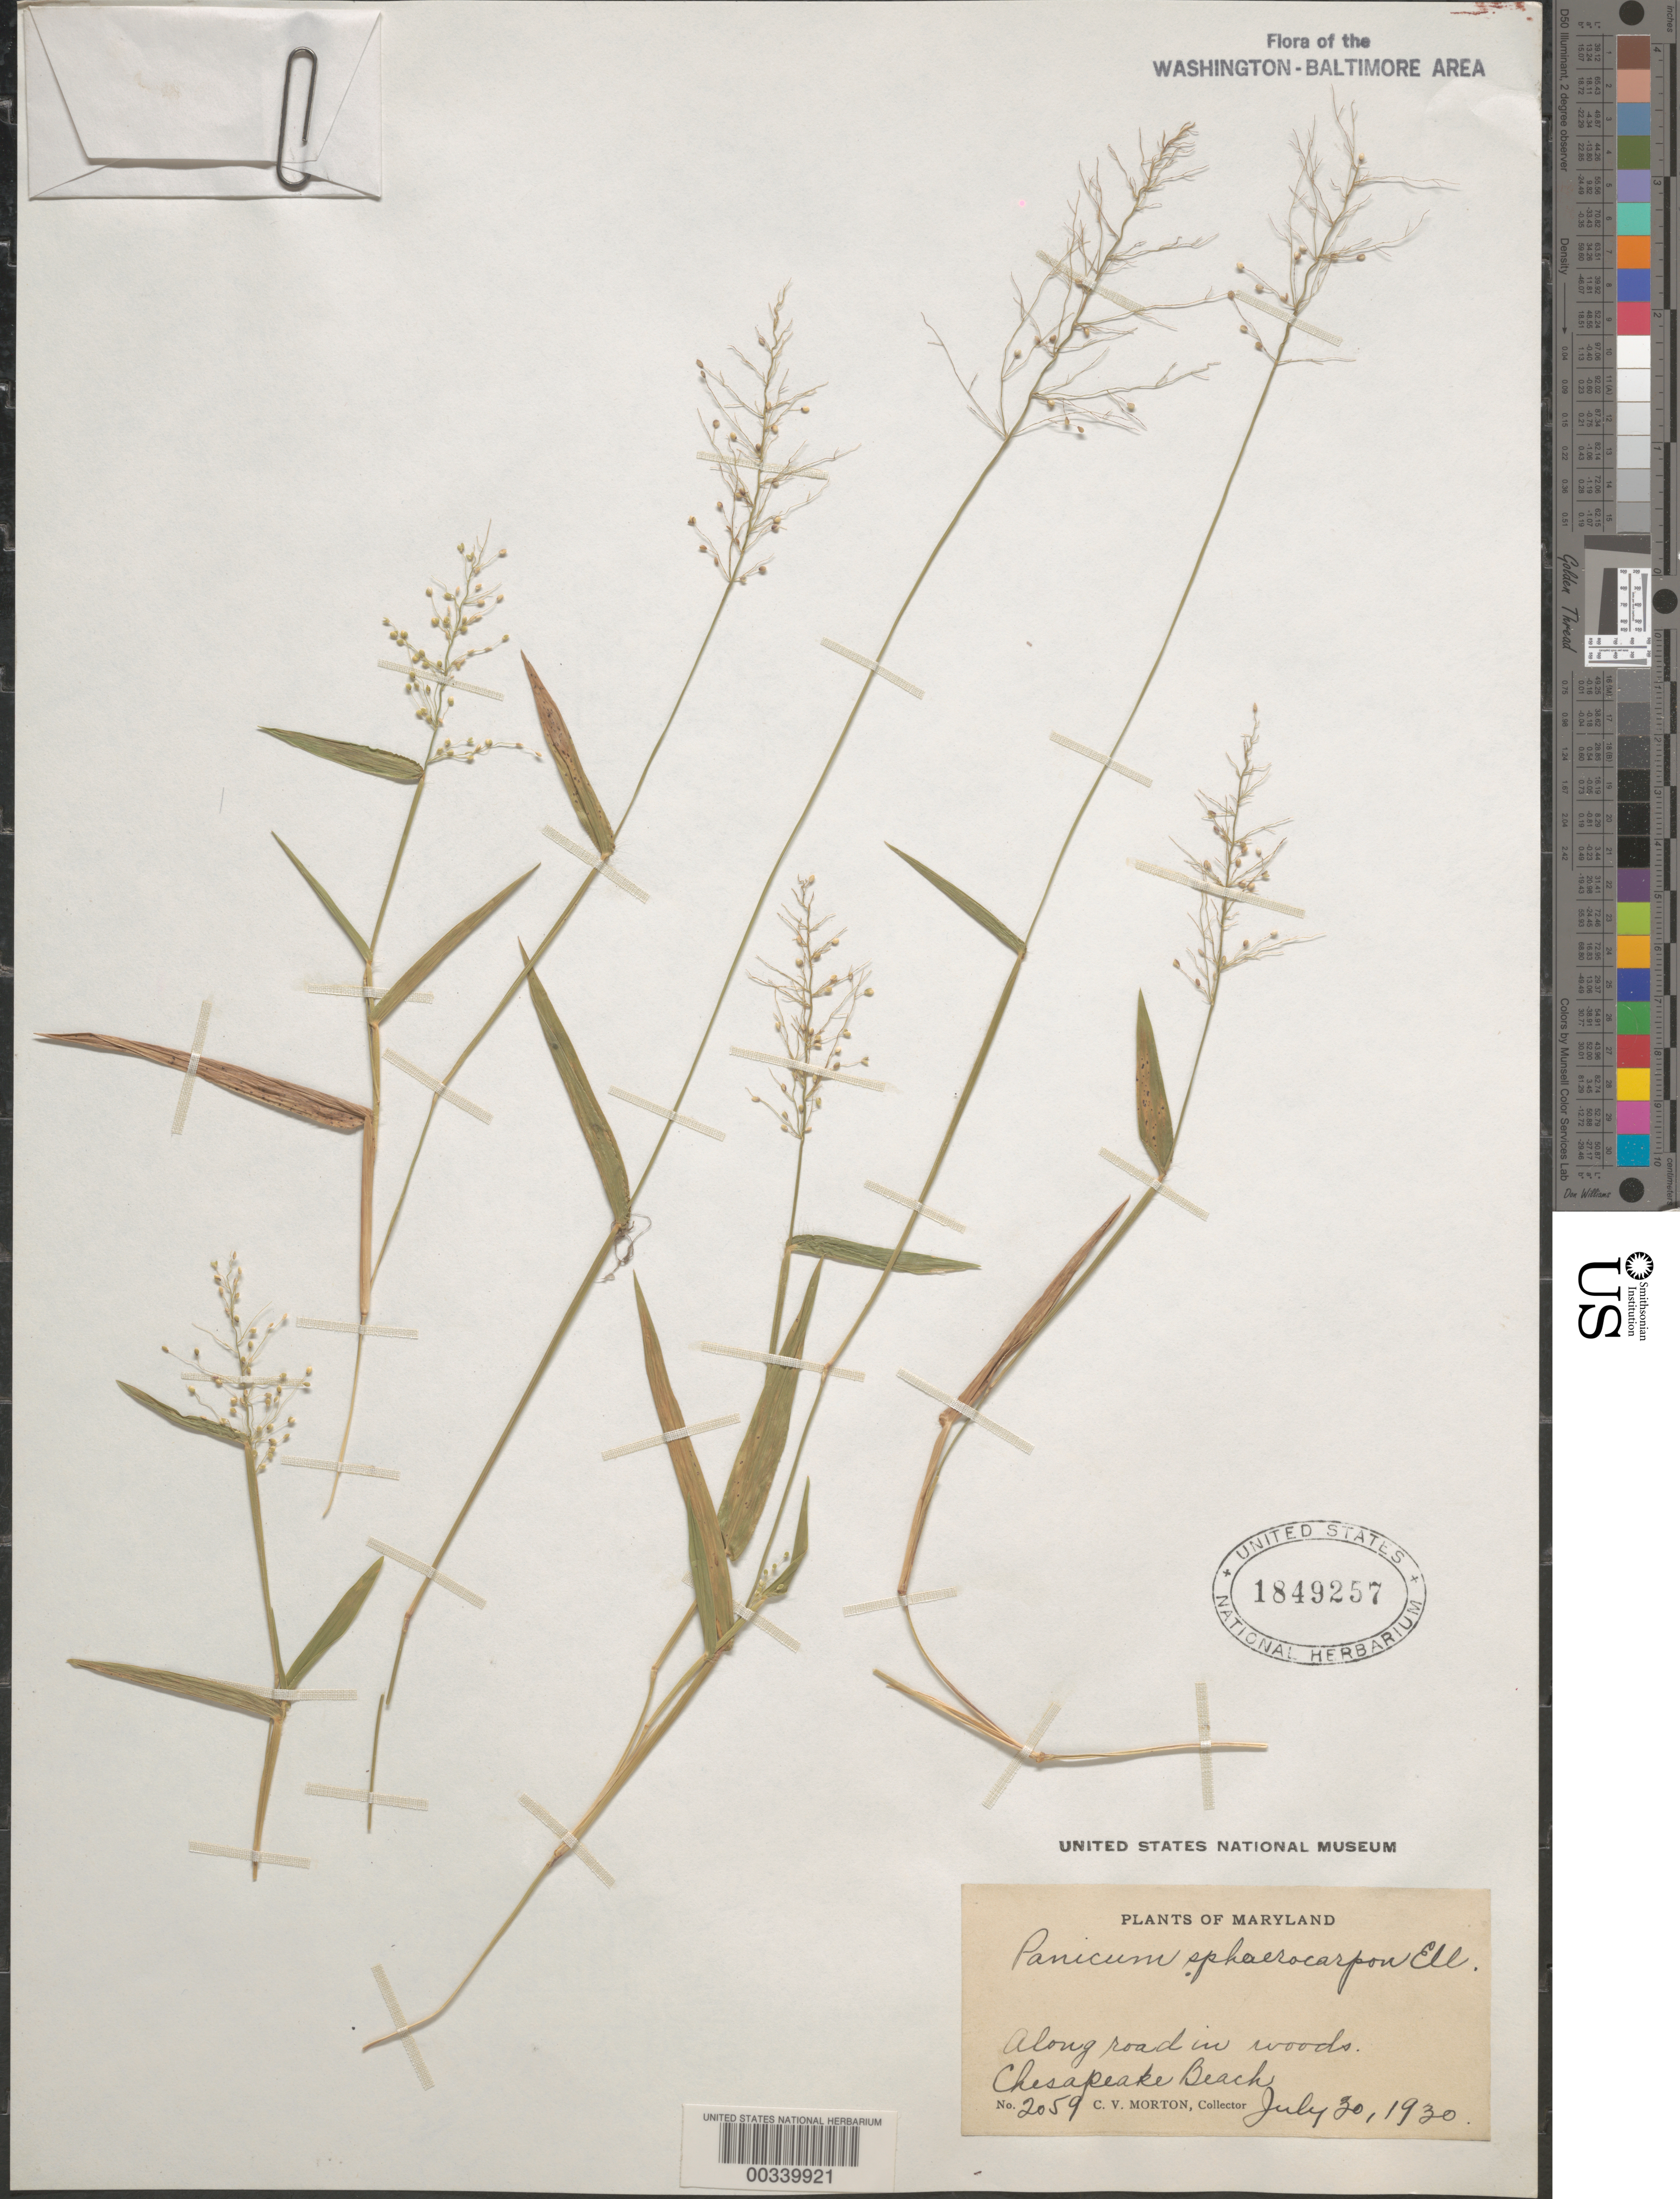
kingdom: Plantae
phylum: Tracheophyta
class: Liliopsida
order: Poales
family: Poaceae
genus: Dichanthelium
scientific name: Dichanthelium sphaerocarpon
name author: (Elliott) Gould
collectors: C. V. Morton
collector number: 2059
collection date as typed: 30 Jul 1930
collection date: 1930-07-30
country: United States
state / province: Maryland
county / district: Calvert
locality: Chesapeake Beach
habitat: In woods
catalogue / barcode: US 1849257